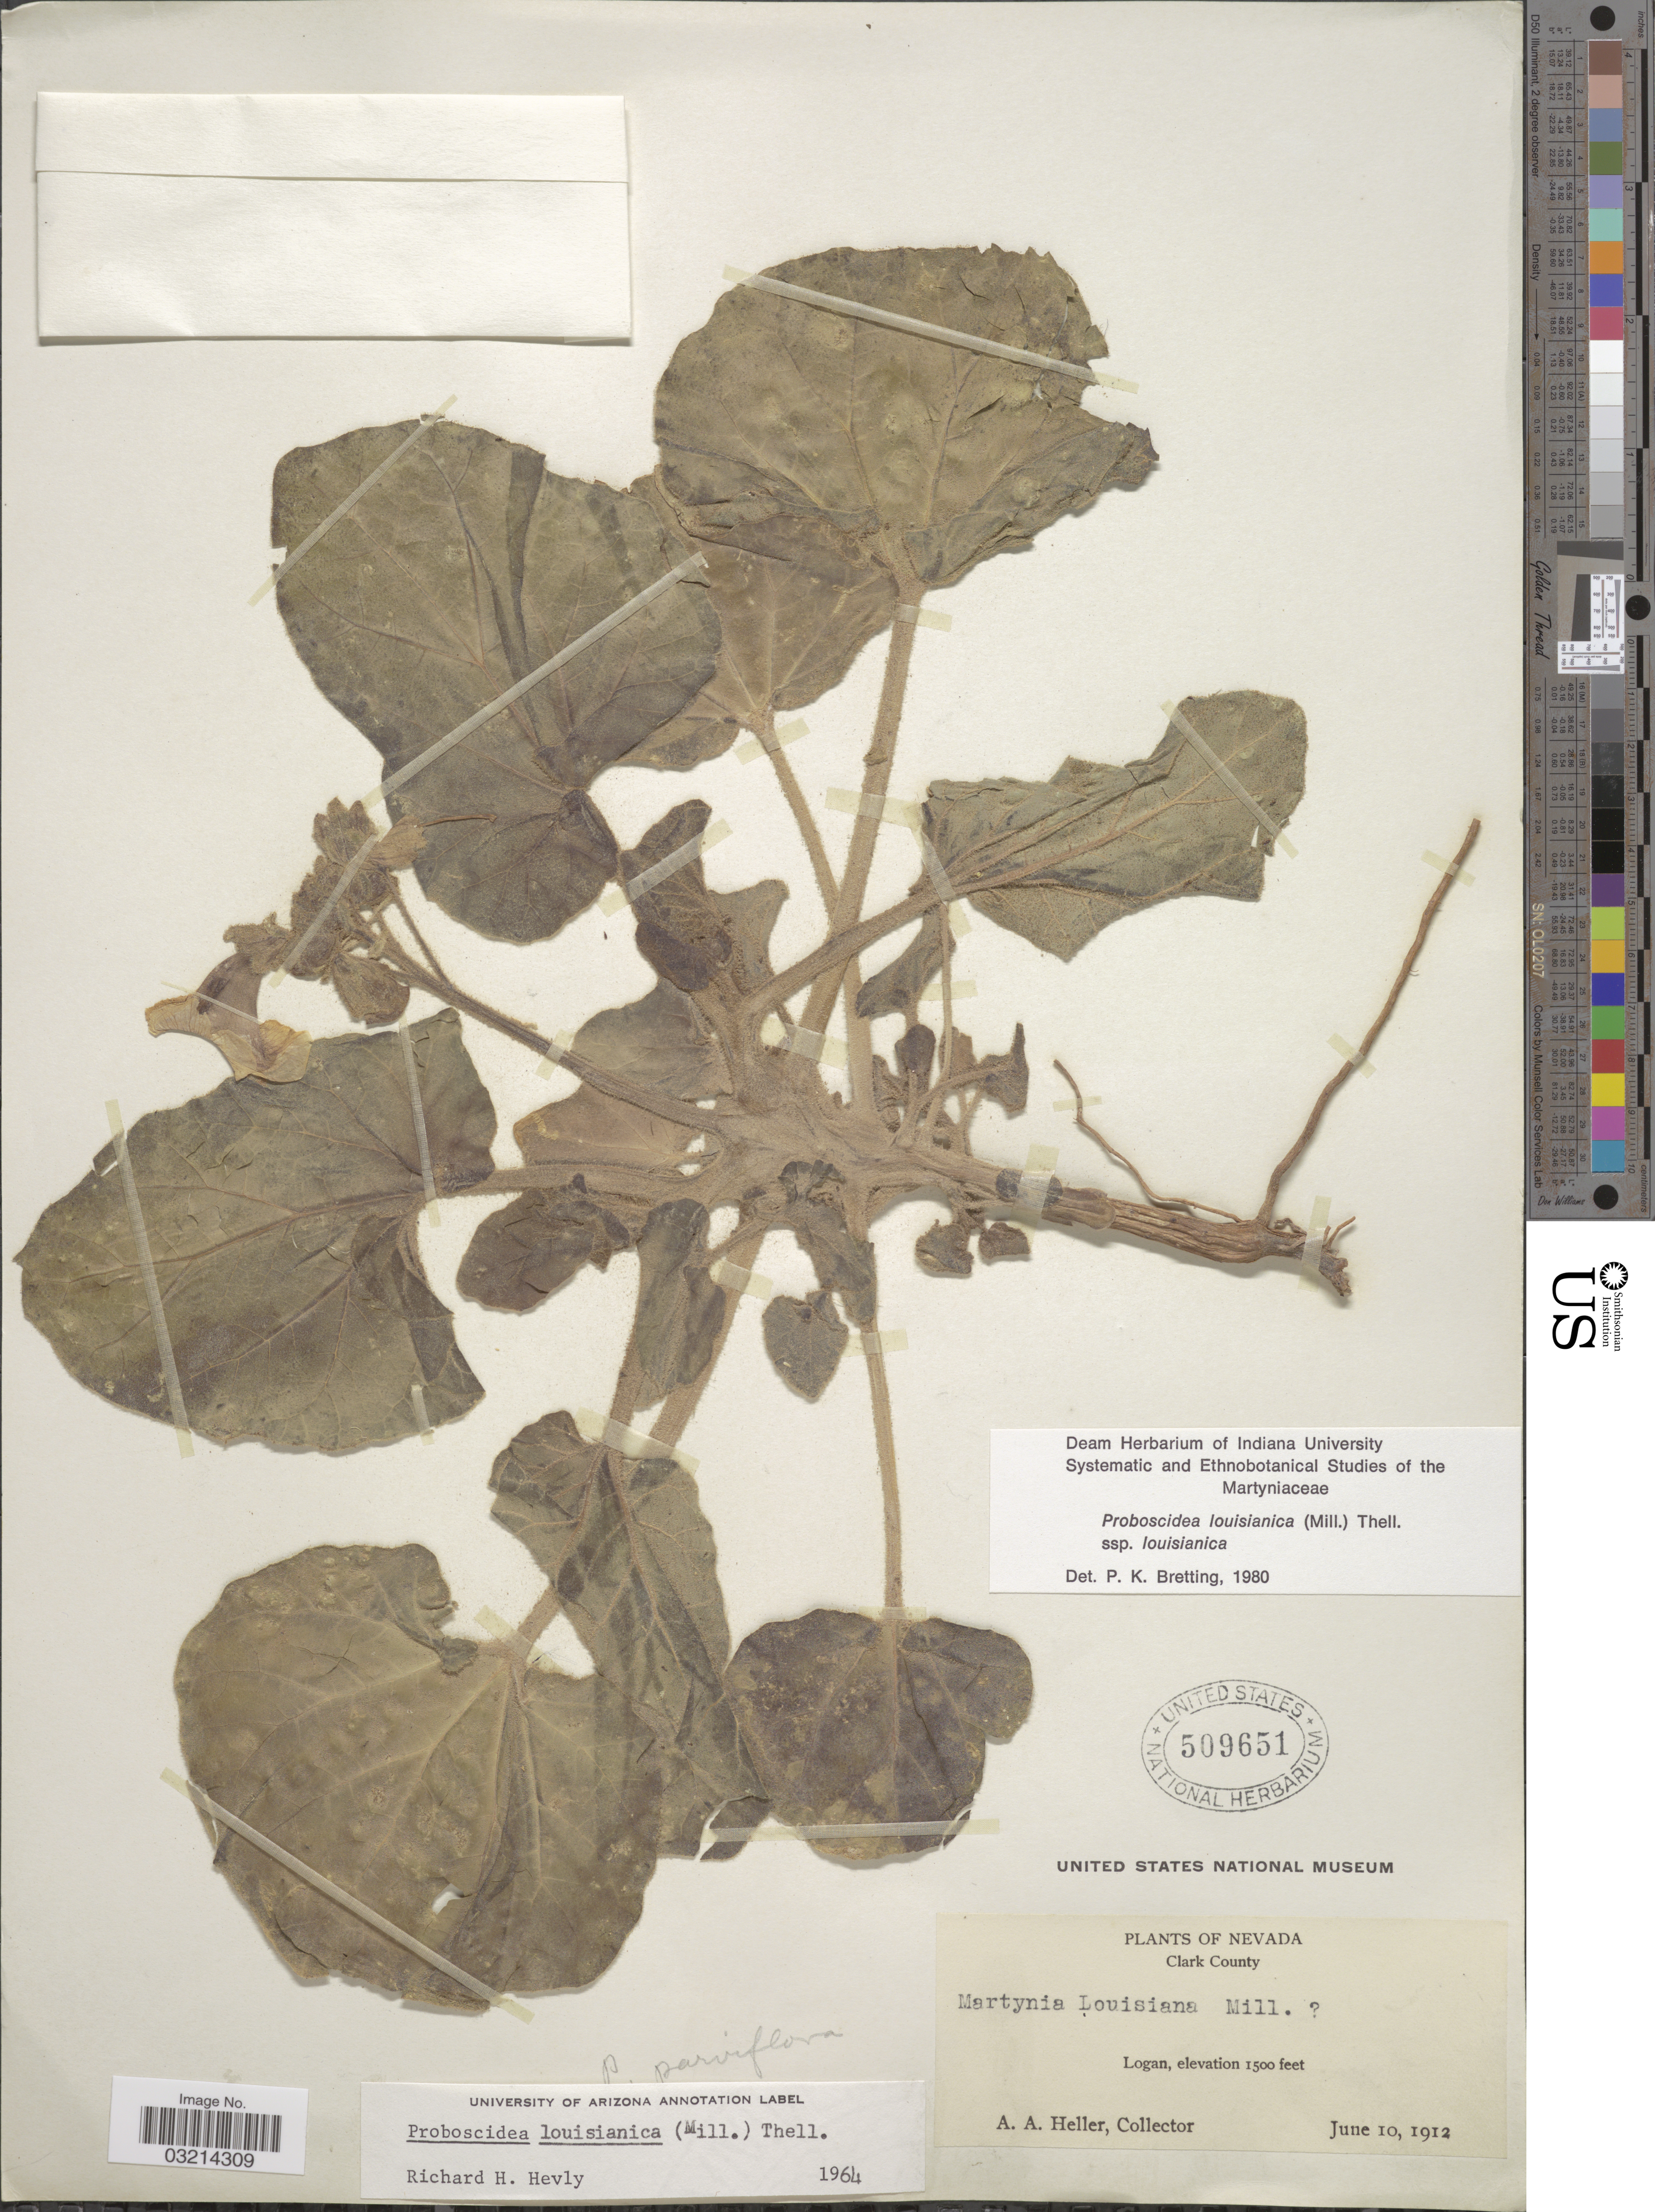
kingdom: Plantae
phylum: Tracheophyta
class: Magnoliopsida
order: Lamiales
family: Martyniaceae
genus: Proboscidea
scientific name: Proboscidea louisianica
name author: Thell.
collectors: A. A. Heller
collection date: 1912-06-10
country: United States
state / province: Nevada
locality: Clark County. Logan.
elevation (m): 457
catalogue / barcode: US 509651